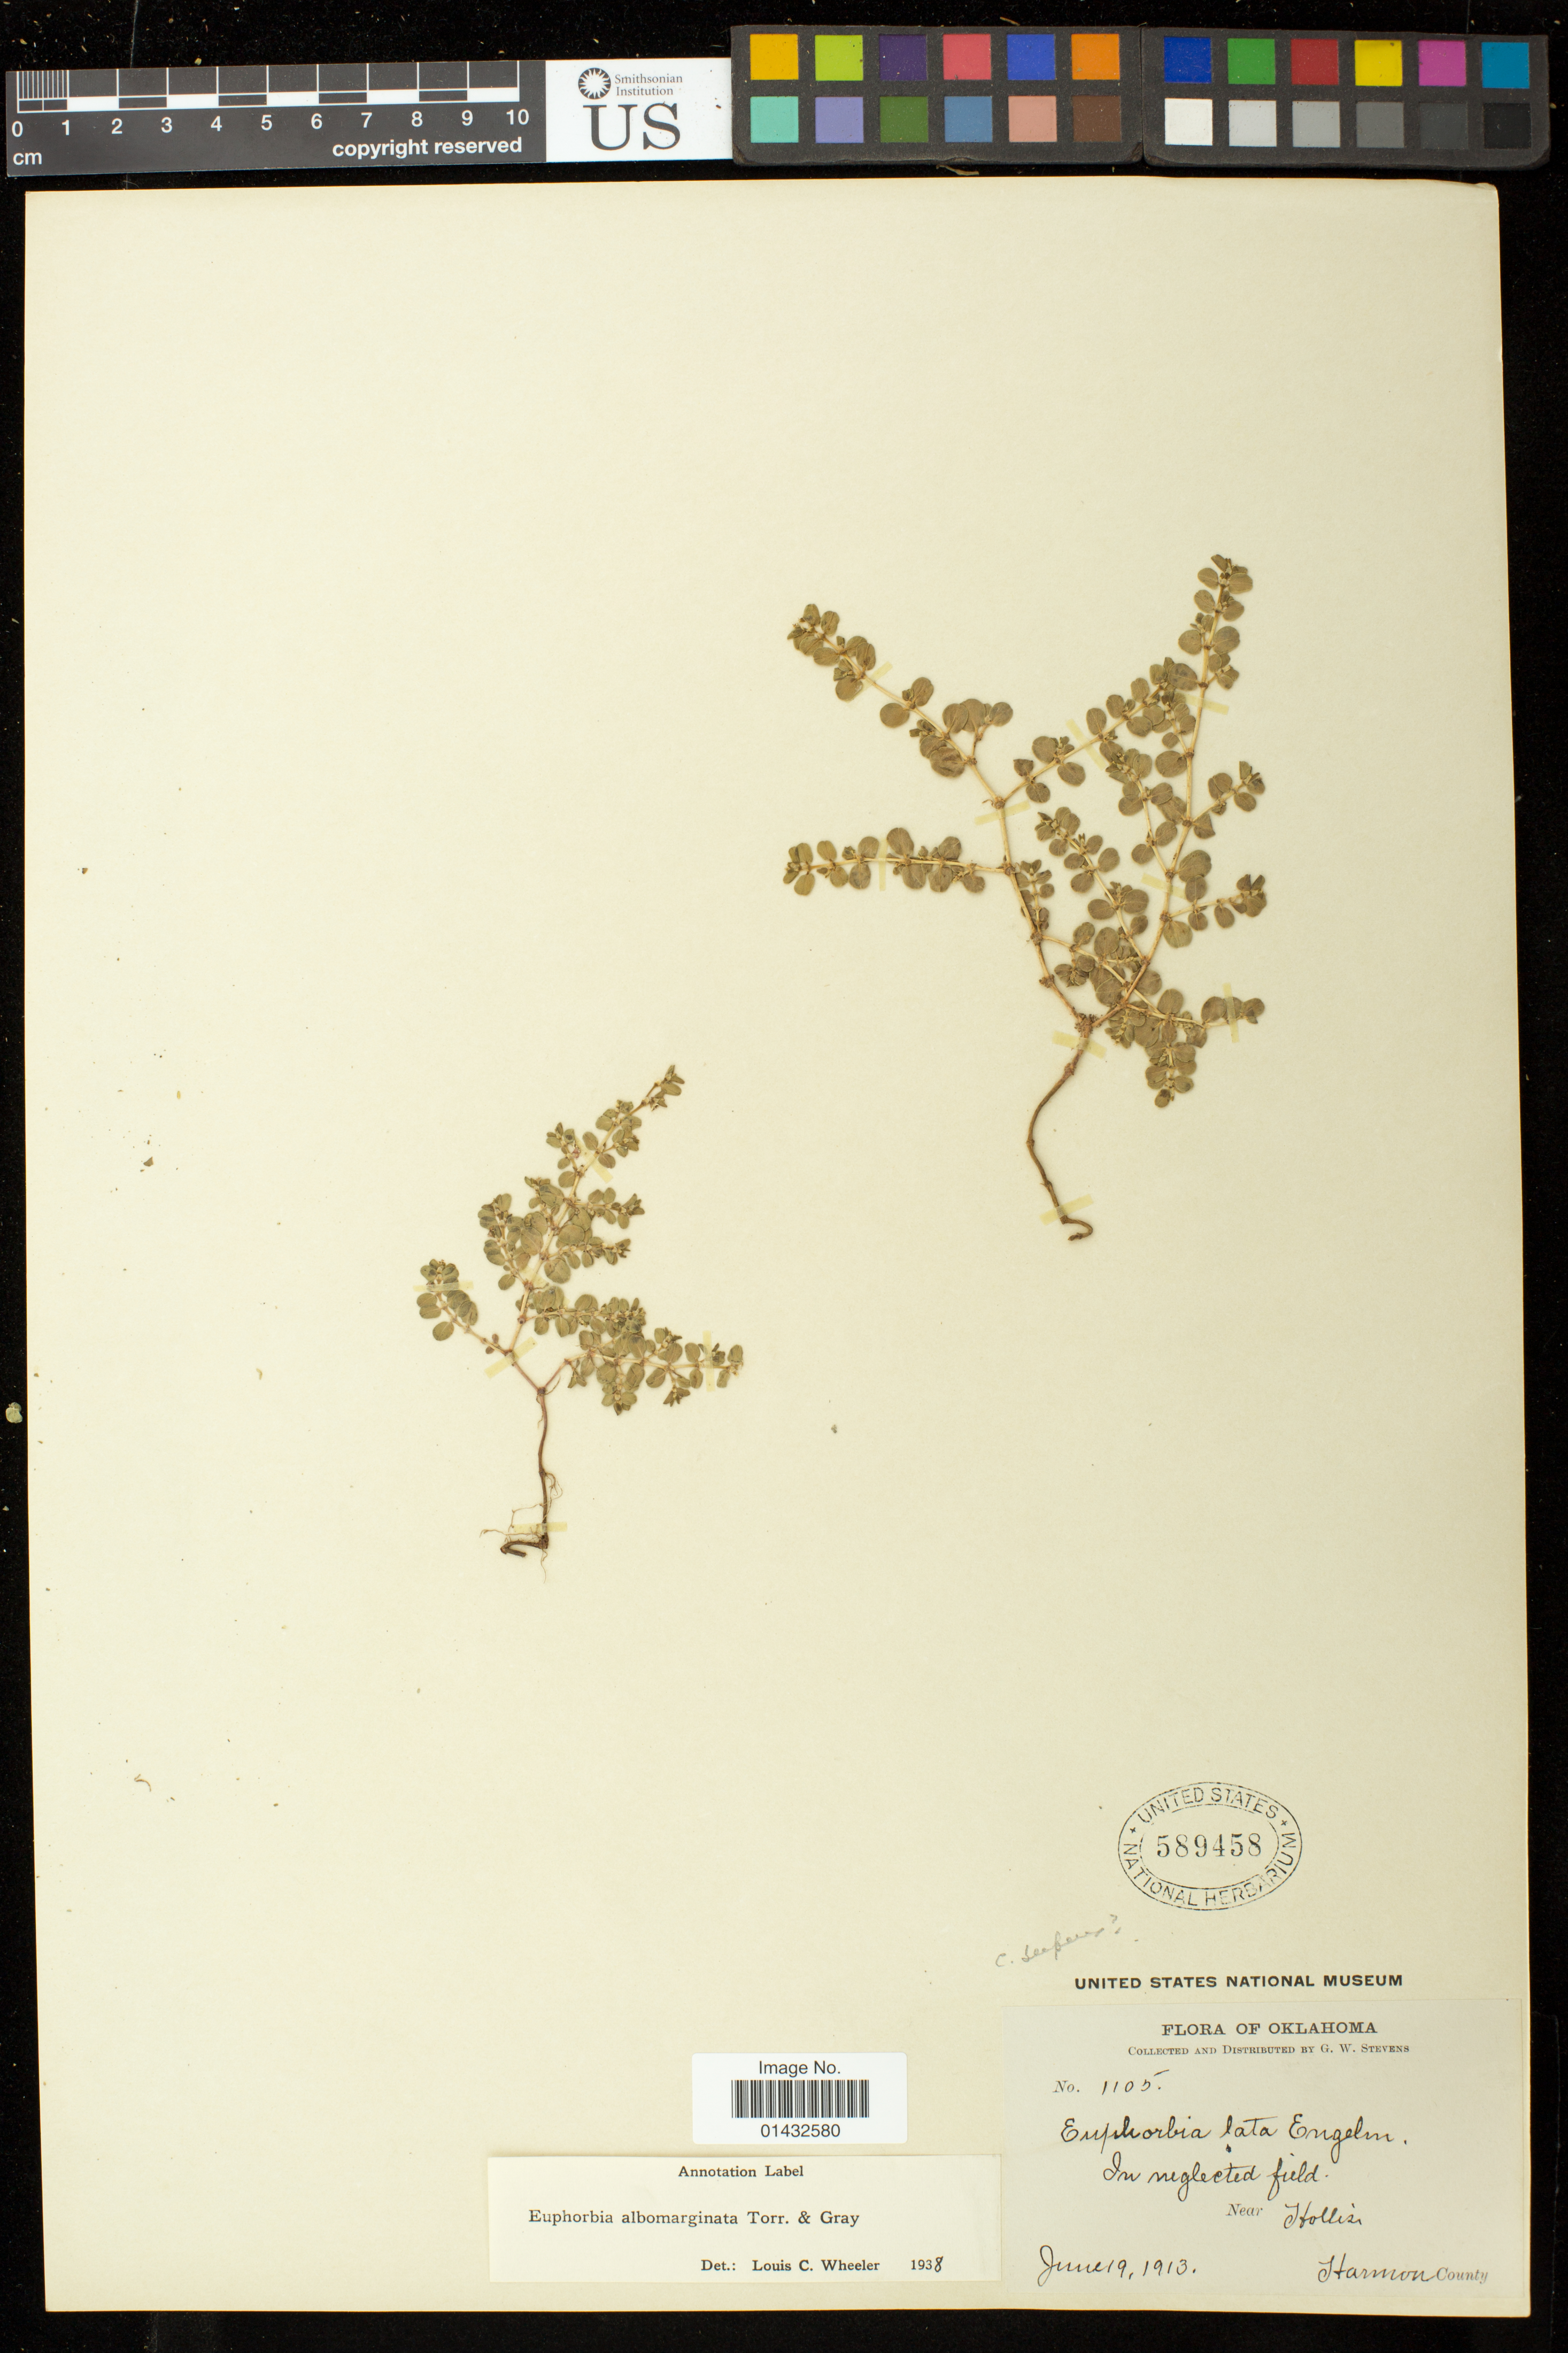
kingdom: Plantae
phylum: Tracheophyta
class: Magnoliopsida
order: Malpighiales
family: Euphorbiaceae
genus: Euphorbia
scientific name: Euphorbia albomarginata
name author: Torr. & A. Gray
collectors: G. W. Stevens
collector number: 1105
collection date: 1913-06-19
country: United States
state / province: Oklahoma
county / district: Harmon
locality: In neglected field near Hollis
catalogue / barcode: US 589458